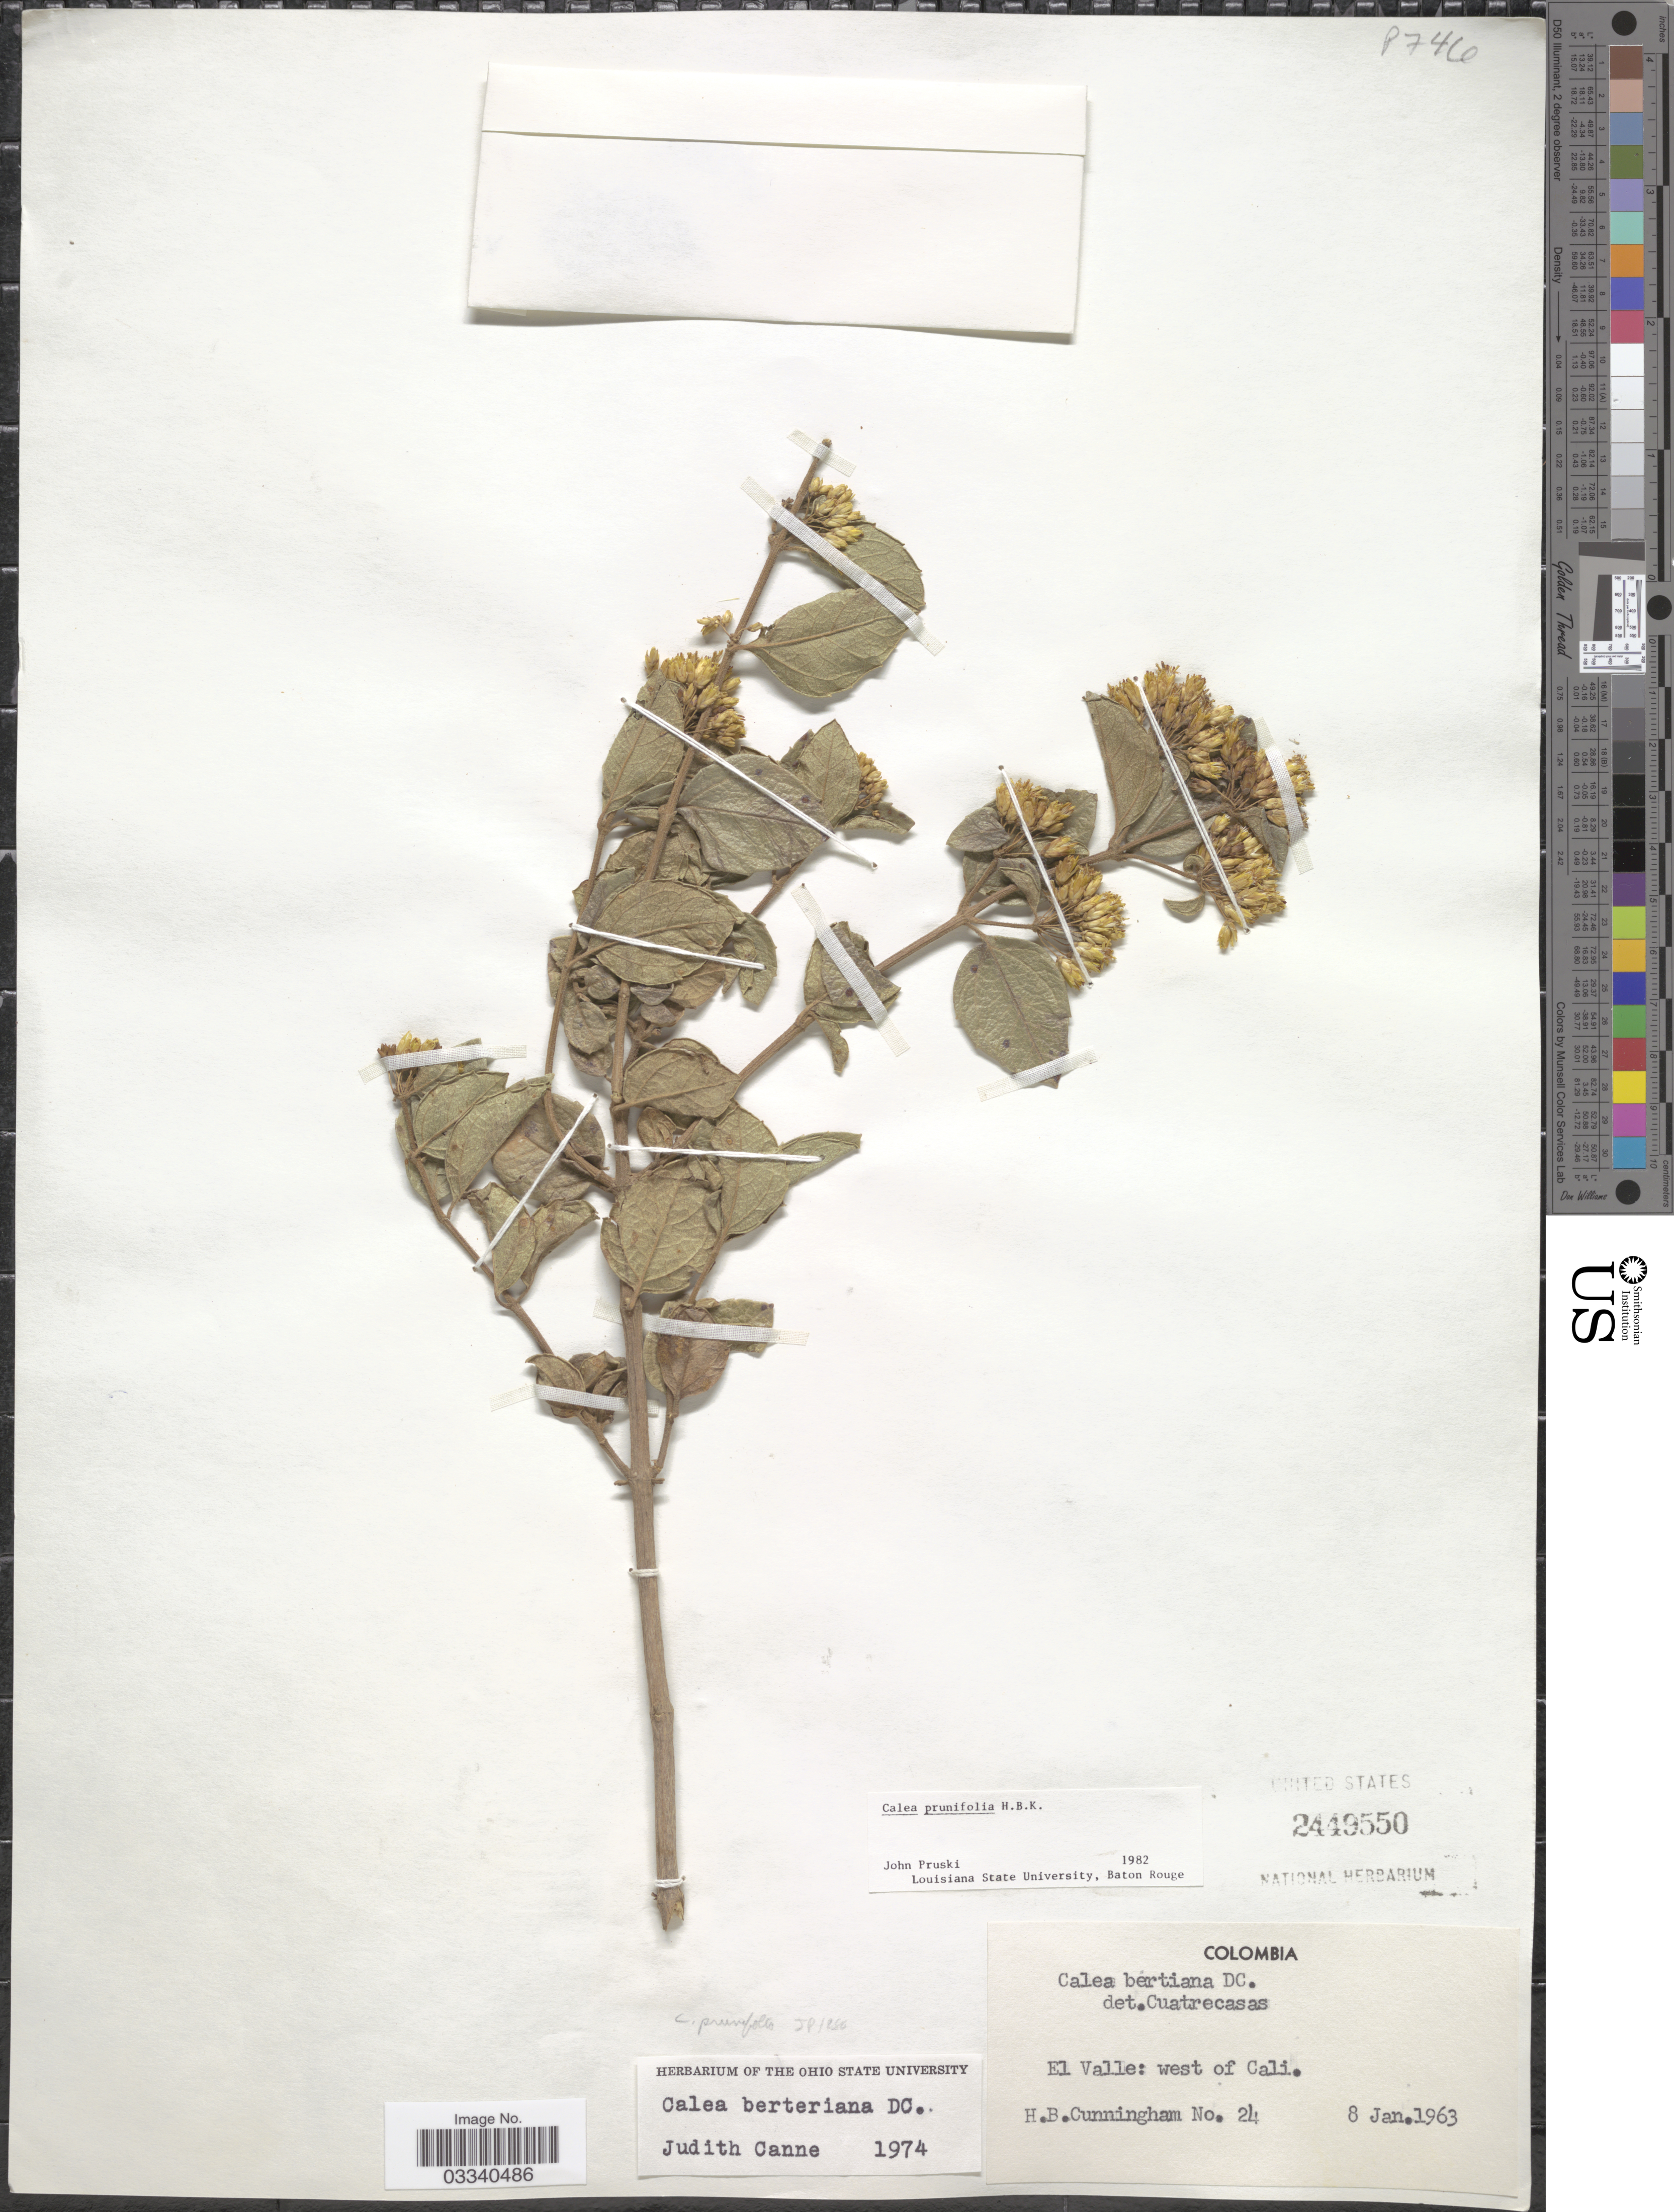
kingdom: Plantae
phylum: Tracheophyta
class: Magnoliopsida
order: Asterales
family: Asteraceae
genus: Calea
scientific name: Calea prunifolia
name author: Kunth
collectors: H. Cunningham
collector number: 24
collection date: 1963-01-08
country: Colombia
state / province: Valle del Cauca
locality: El Valle: West of Cali.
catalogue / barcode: US 2449550